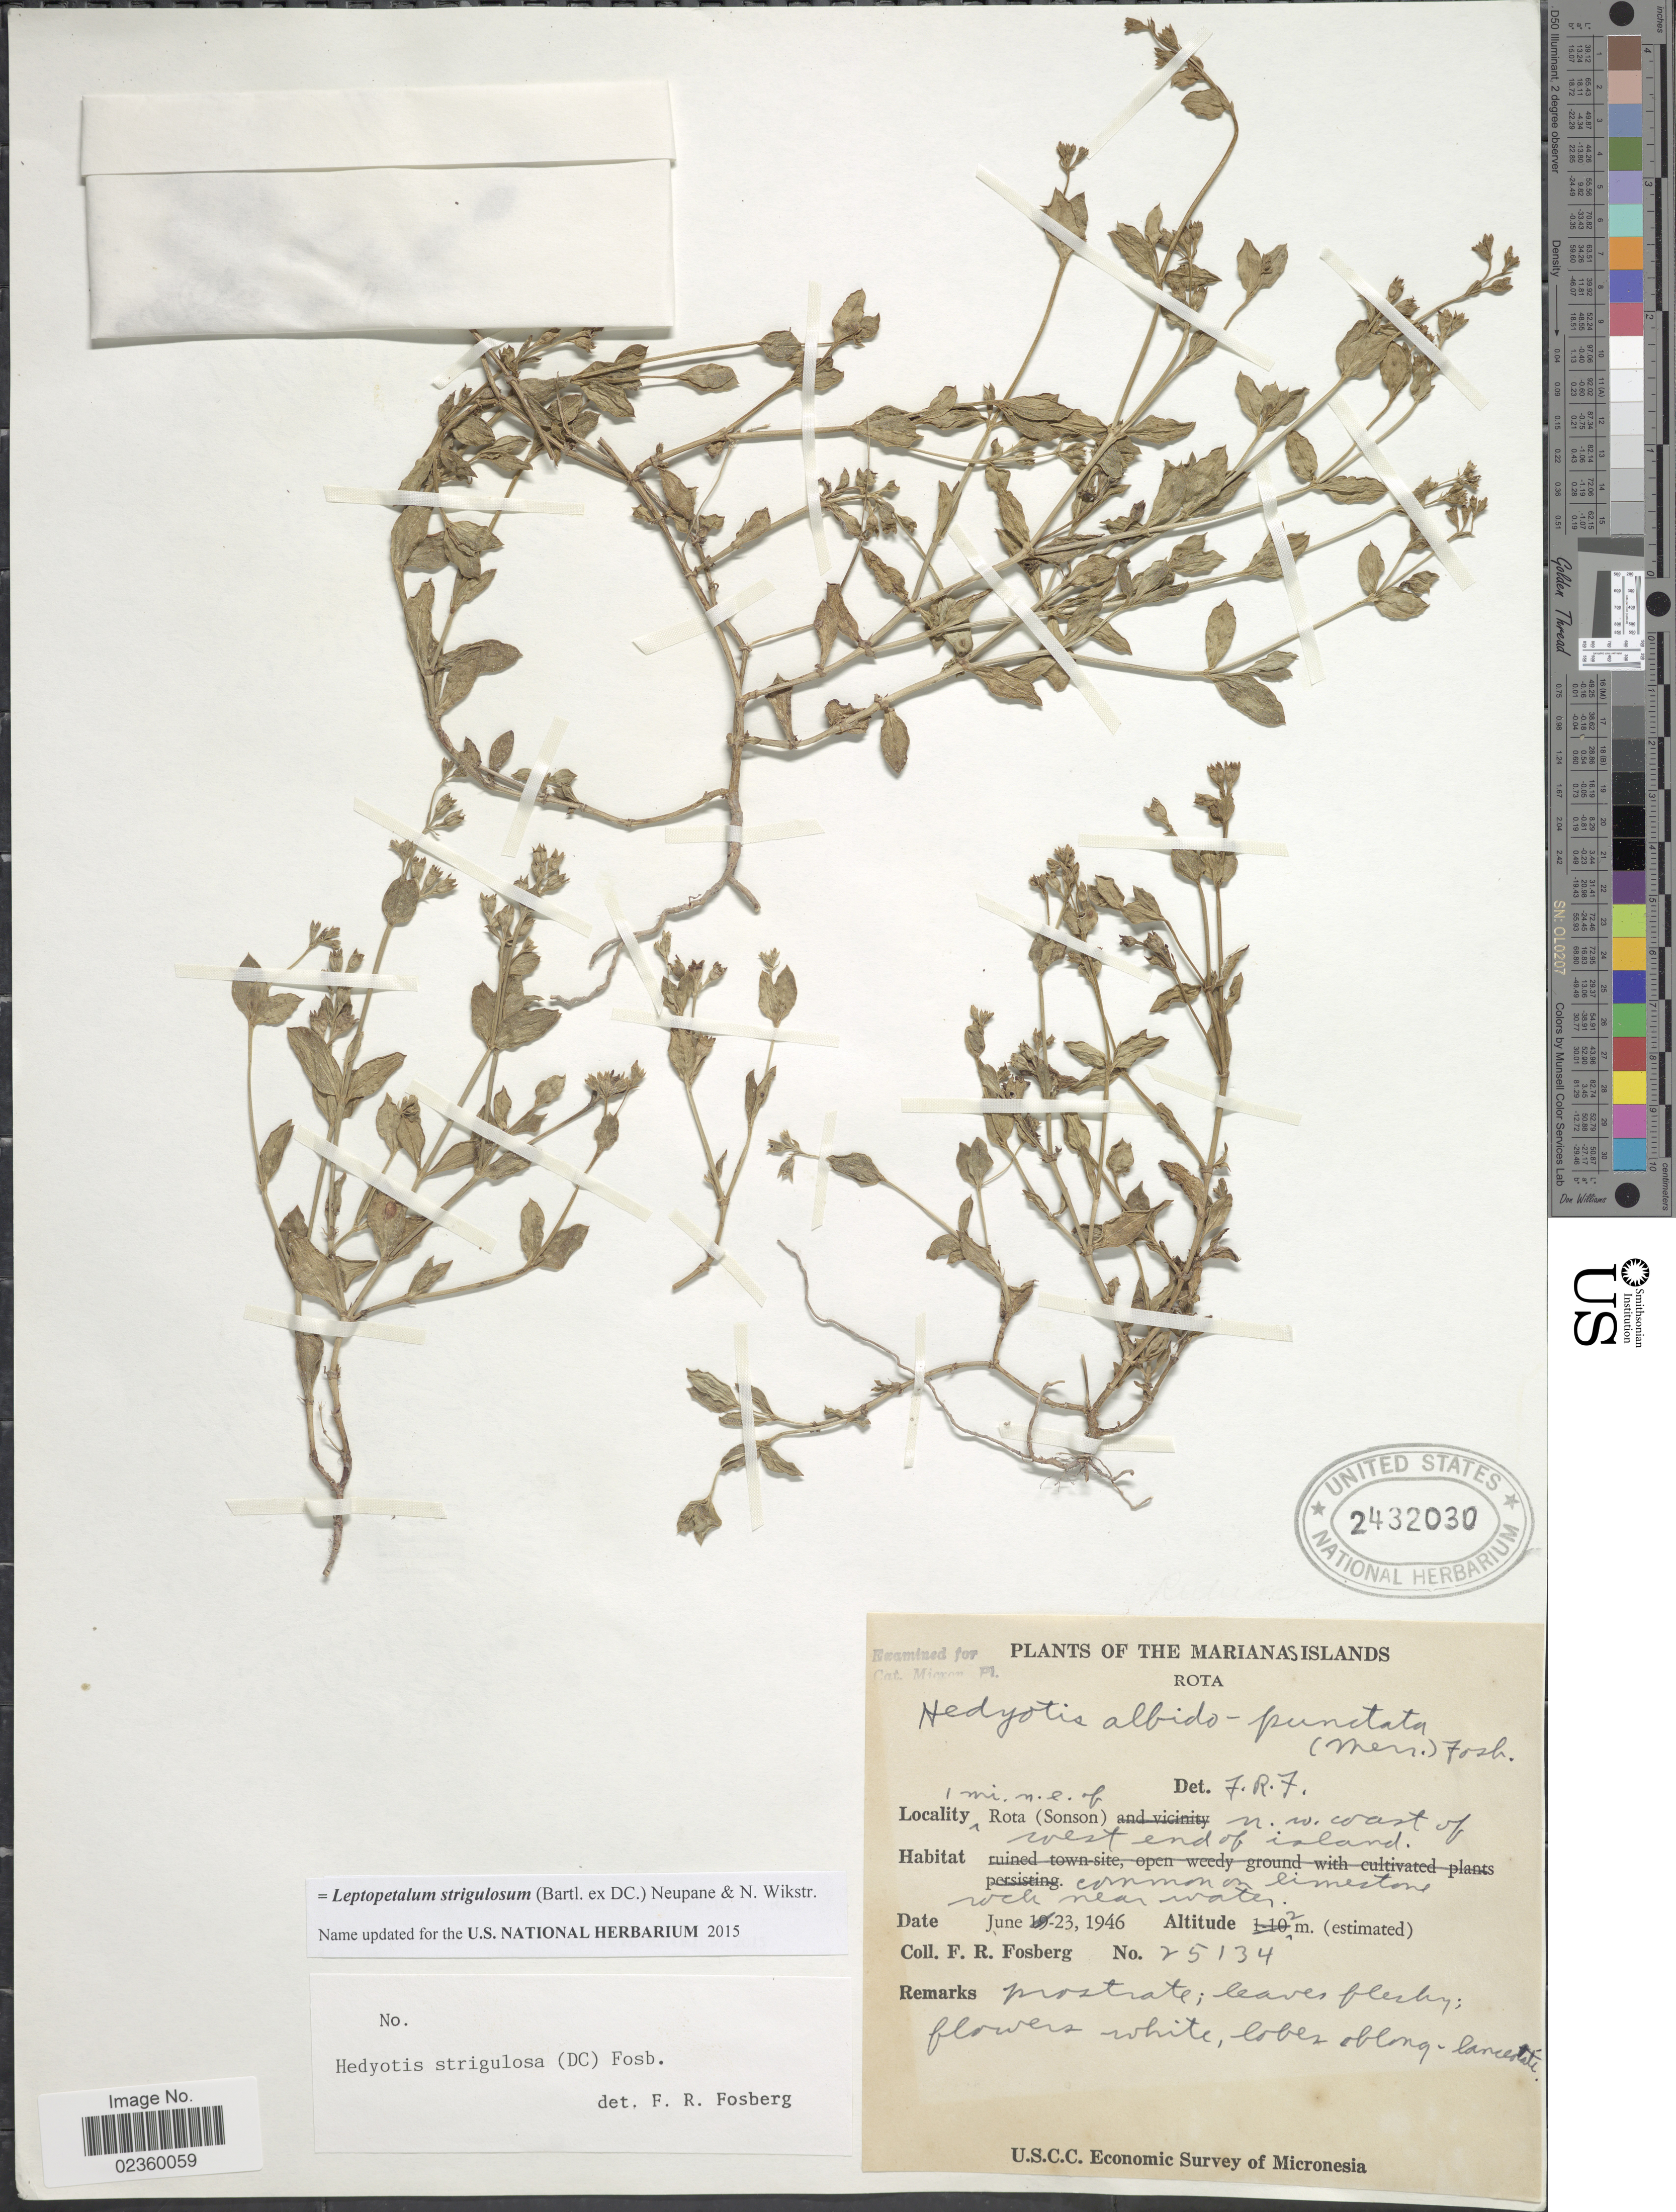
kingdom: Plantae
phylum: Tracheophyta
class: Magnoliopsida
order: Gentianales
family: Rubiaceae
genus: Leptopetalum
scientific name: Leptopetalum strigulosum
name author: (Bartl. ex DC.) Neupane & N. Wikstr.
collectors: F. R. Fosberg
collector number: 25134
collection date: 1946-06-23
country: Northern Mariana Islands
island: Rota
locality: Rota. 1 mi. n.e. of n.w. coast of west end of island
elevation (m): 2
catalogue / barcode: US 2432030